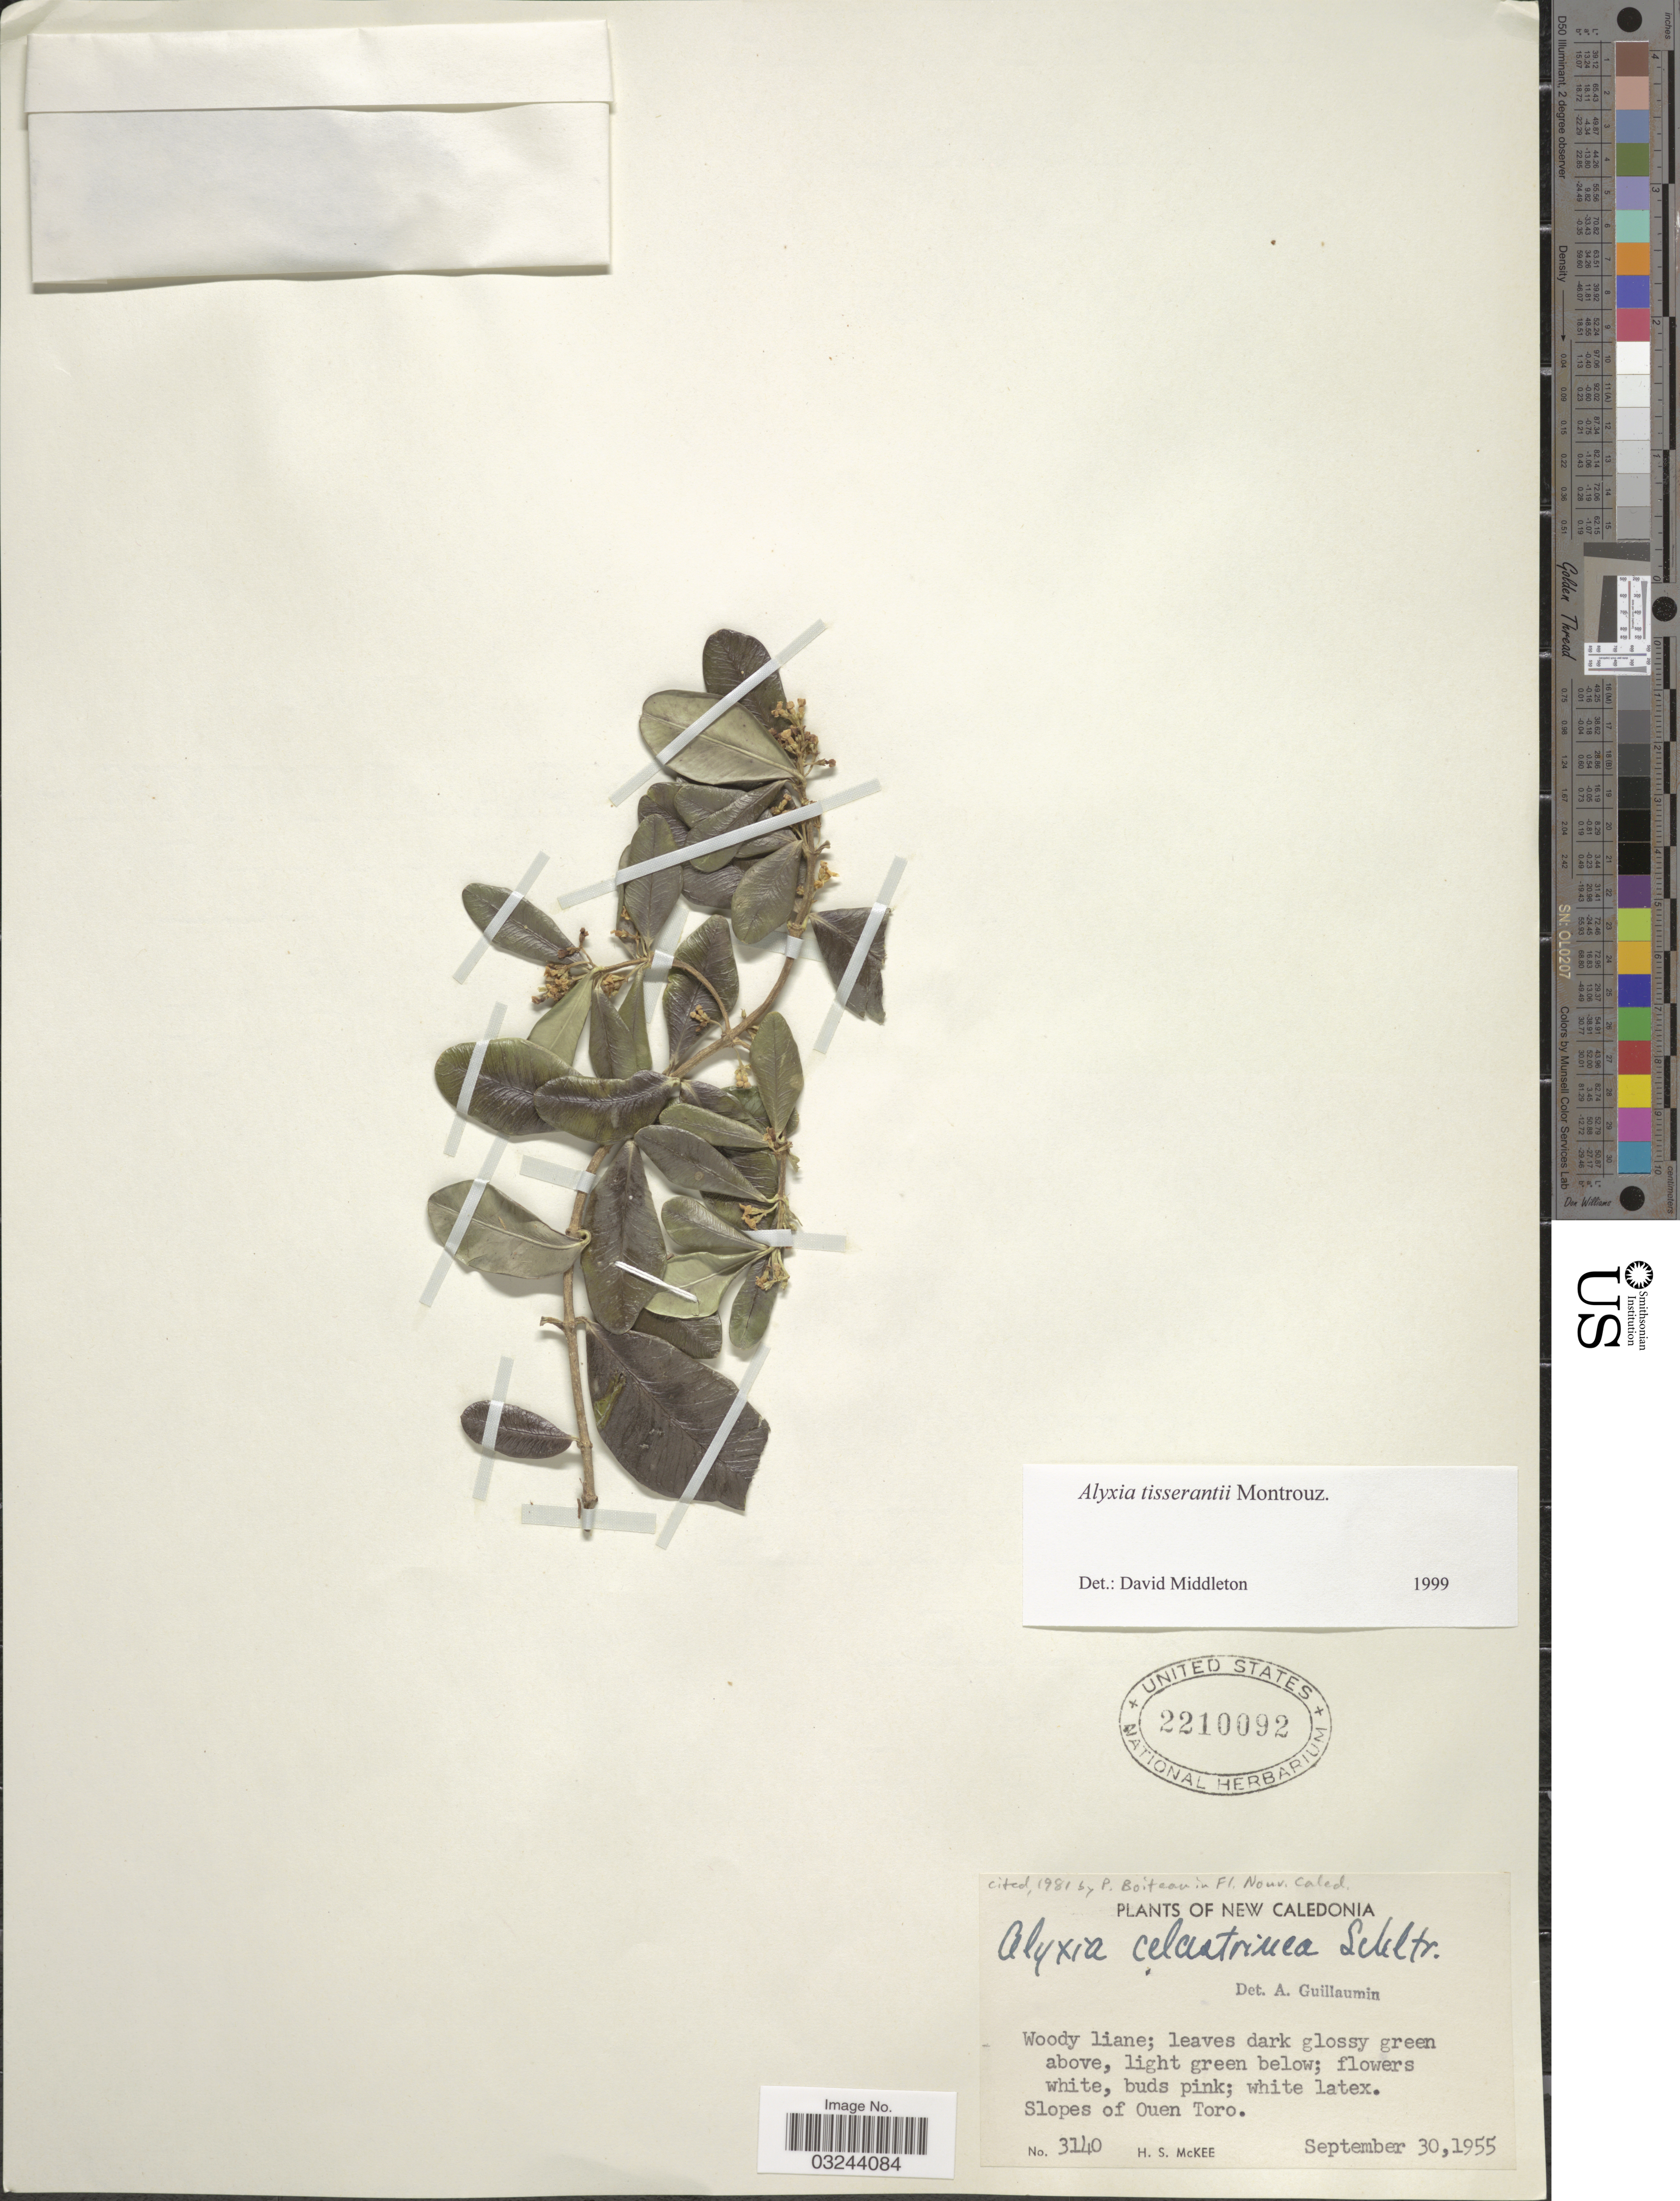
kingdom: Plantae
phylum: Tracheophyta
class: Magnoliopsida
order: Gentianales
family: Apocynaceae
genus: Alyxia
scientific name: Alyxia tisserantii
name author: Montrouz.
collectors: H. S. McKee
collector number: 3140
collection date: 1955-09-30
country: New Caledonia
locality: Slopes of Ouen Toro.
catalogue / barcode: US 2210092